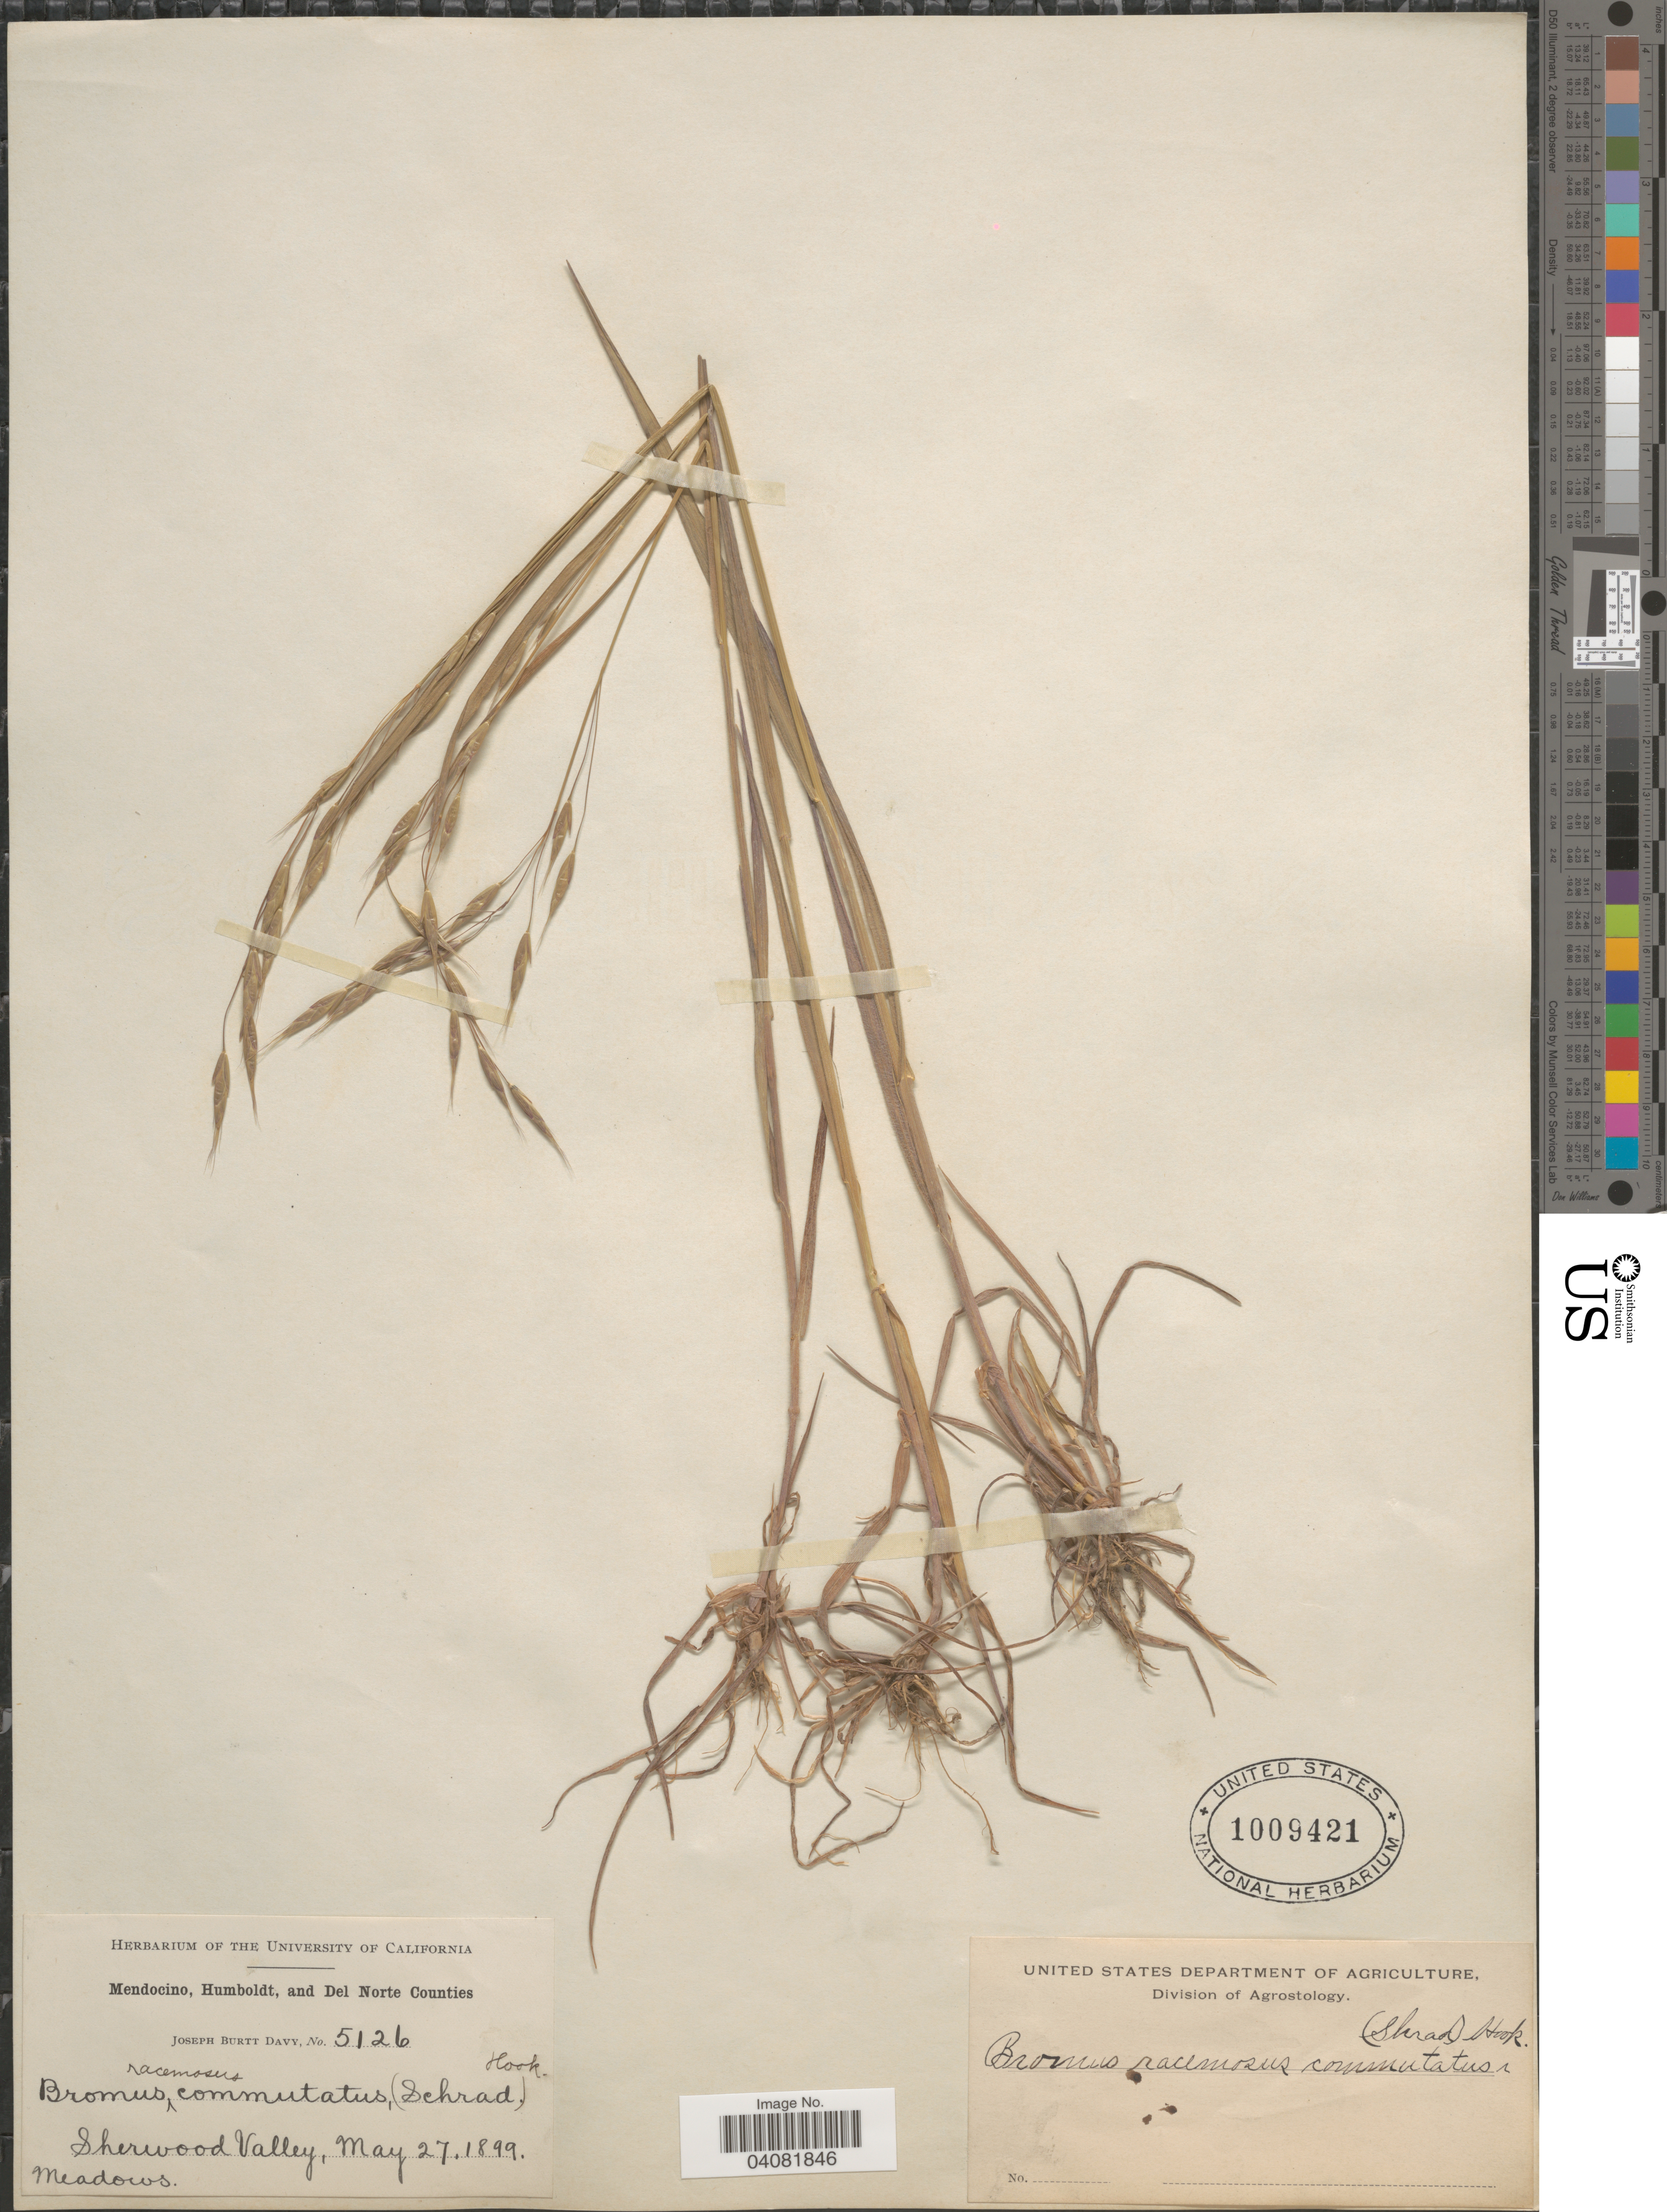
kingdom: Plantae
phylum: Tracheophyta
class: Liliopsida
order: Poales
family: Poaceae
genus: Bromus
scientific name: Bromus commutatus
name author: Schrad.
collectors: J. Burtt Davy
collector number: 5126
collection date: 1899-05-27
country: United States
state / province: California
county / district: Mendocino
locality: Mendocino, Humboldt, and Del Norte Counties. Sherwood Valley.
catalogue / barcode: US 1009421